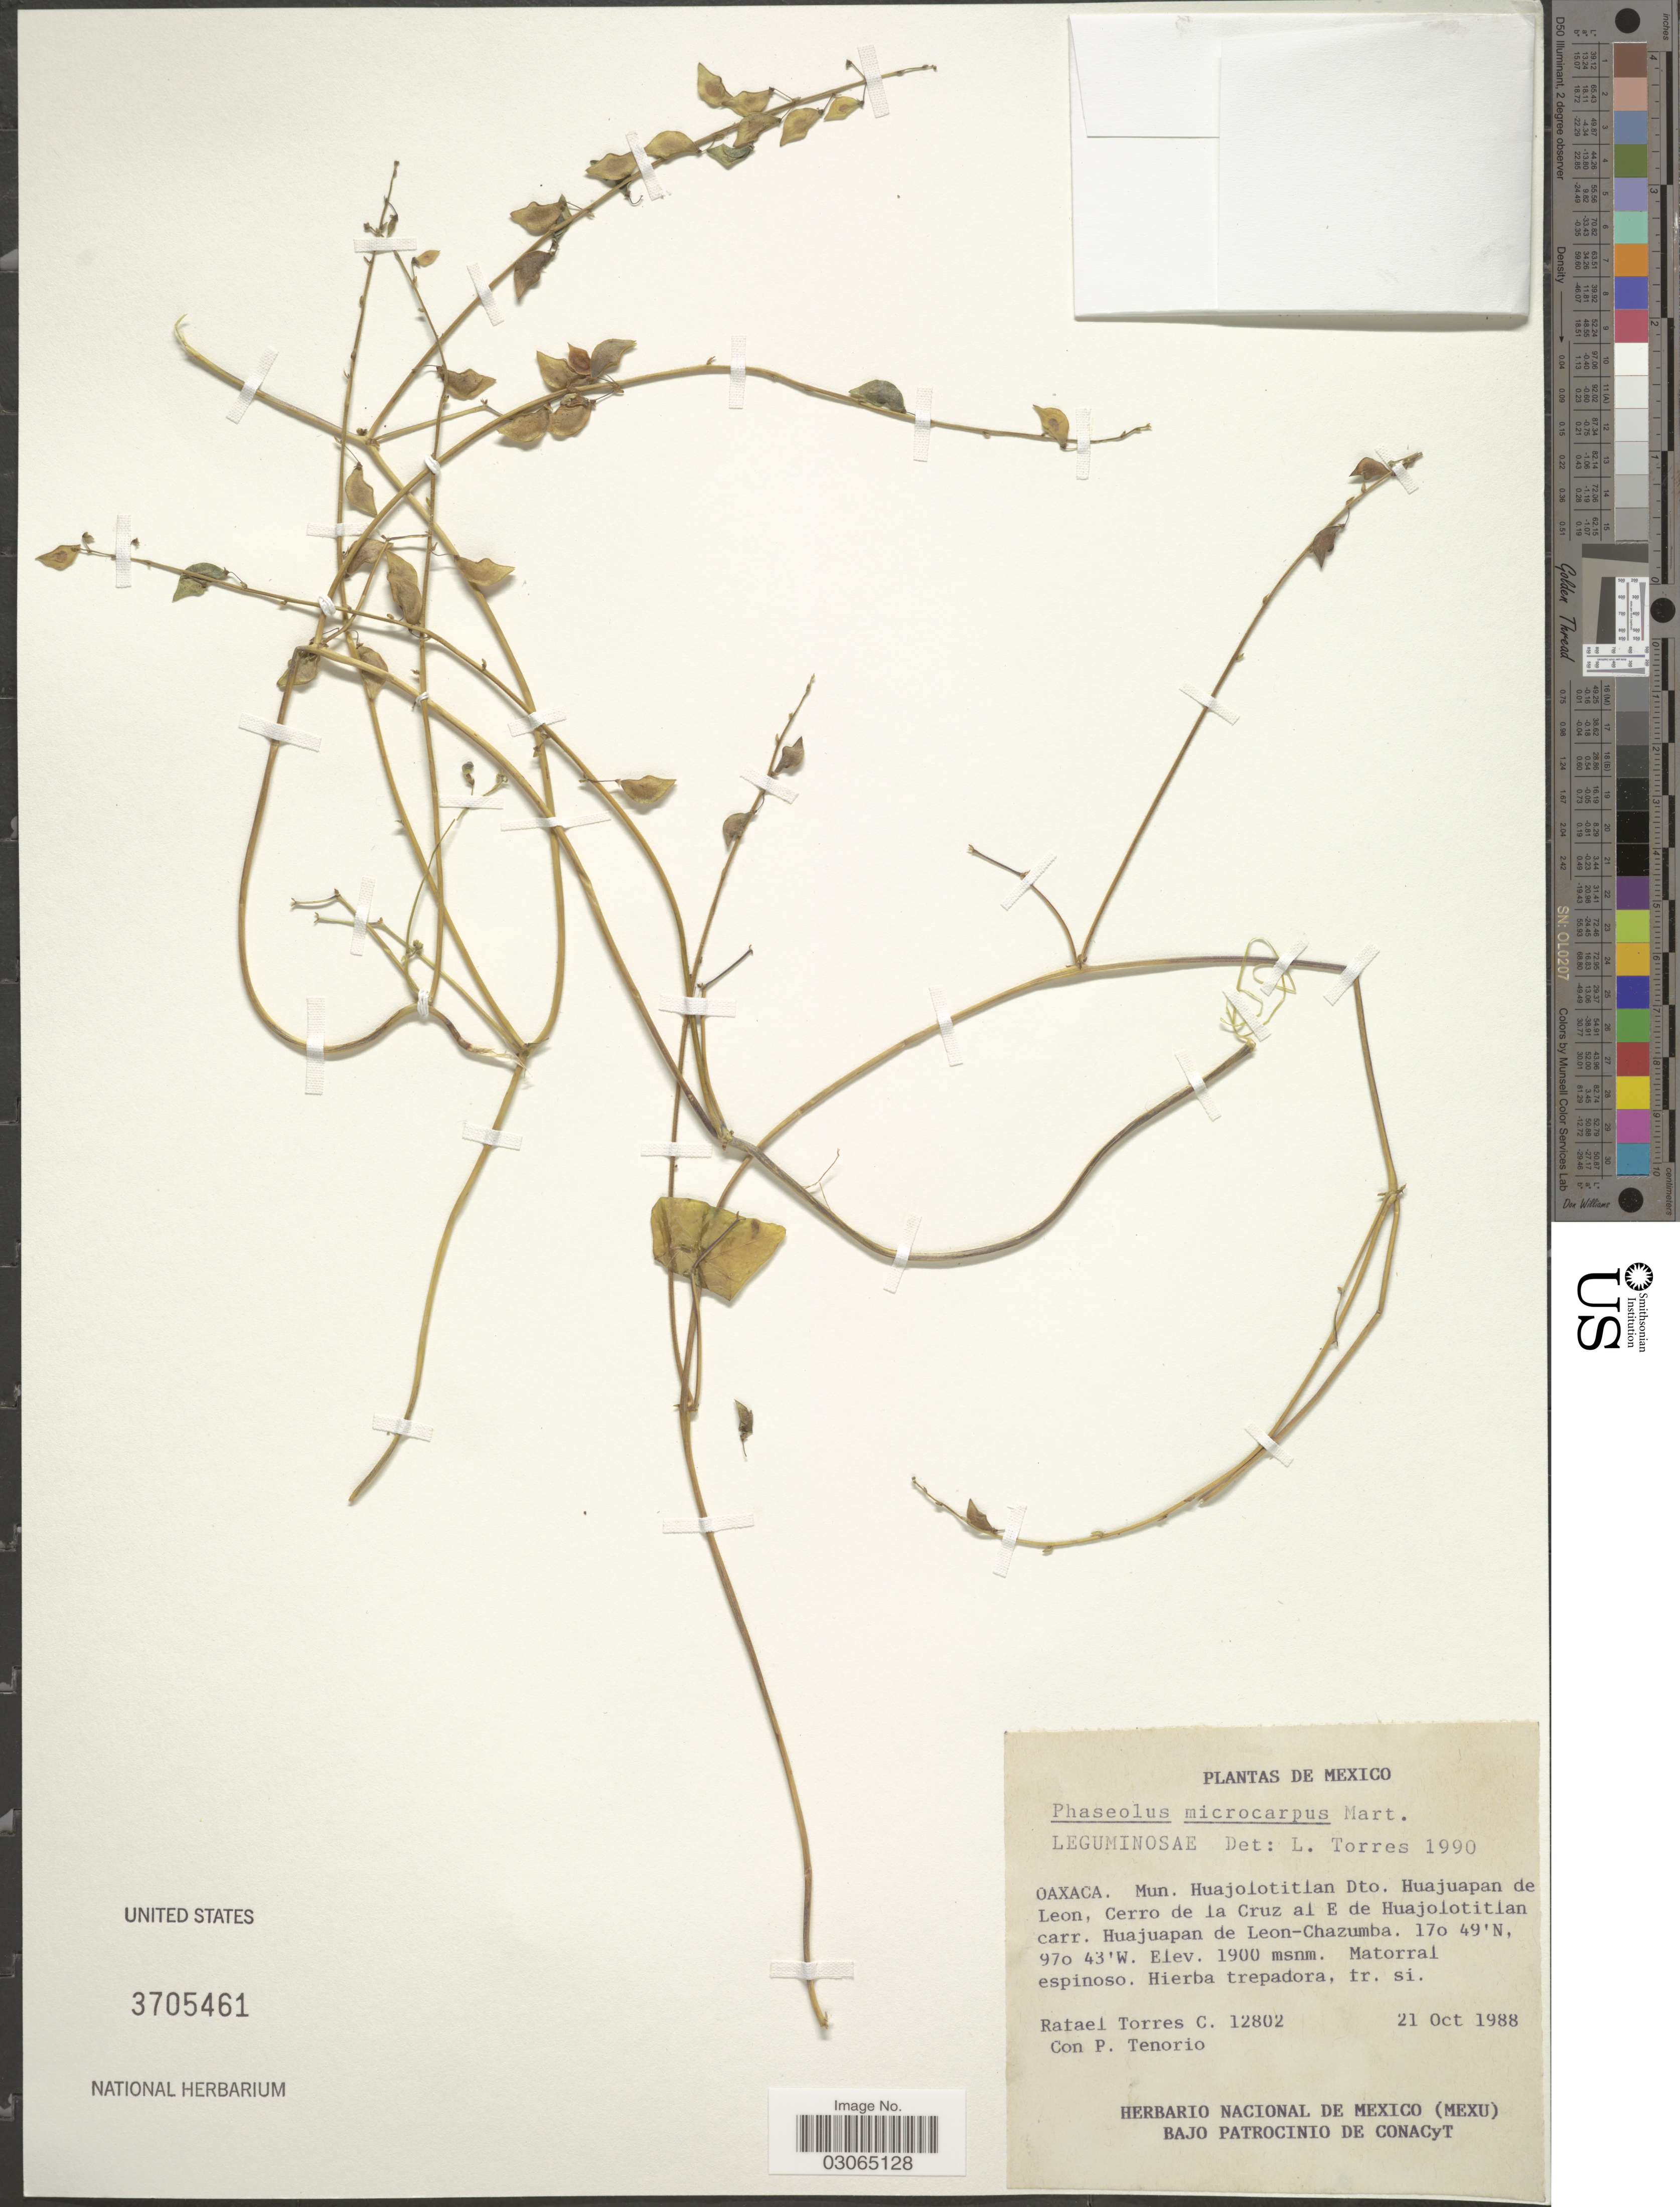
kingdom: Plantae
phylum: Tracheophyta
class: Magnoliopsida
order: Fabales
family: Fabaceae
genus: Phaseolus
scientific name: Phaseolus microcarpus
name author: Mart.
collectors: R. Torres C. & Tenorio, P.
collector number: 12802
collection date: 1988-10-21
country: Mexico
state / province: Oaxaca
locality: Mun. Huajolotitlan Dto. Huajuapan de Leon, Cerro de la Cruz al E de Huajolotitlan carr. Huajuapan de Leon-Chazumba.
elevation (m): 1900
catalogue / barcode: US 3705461